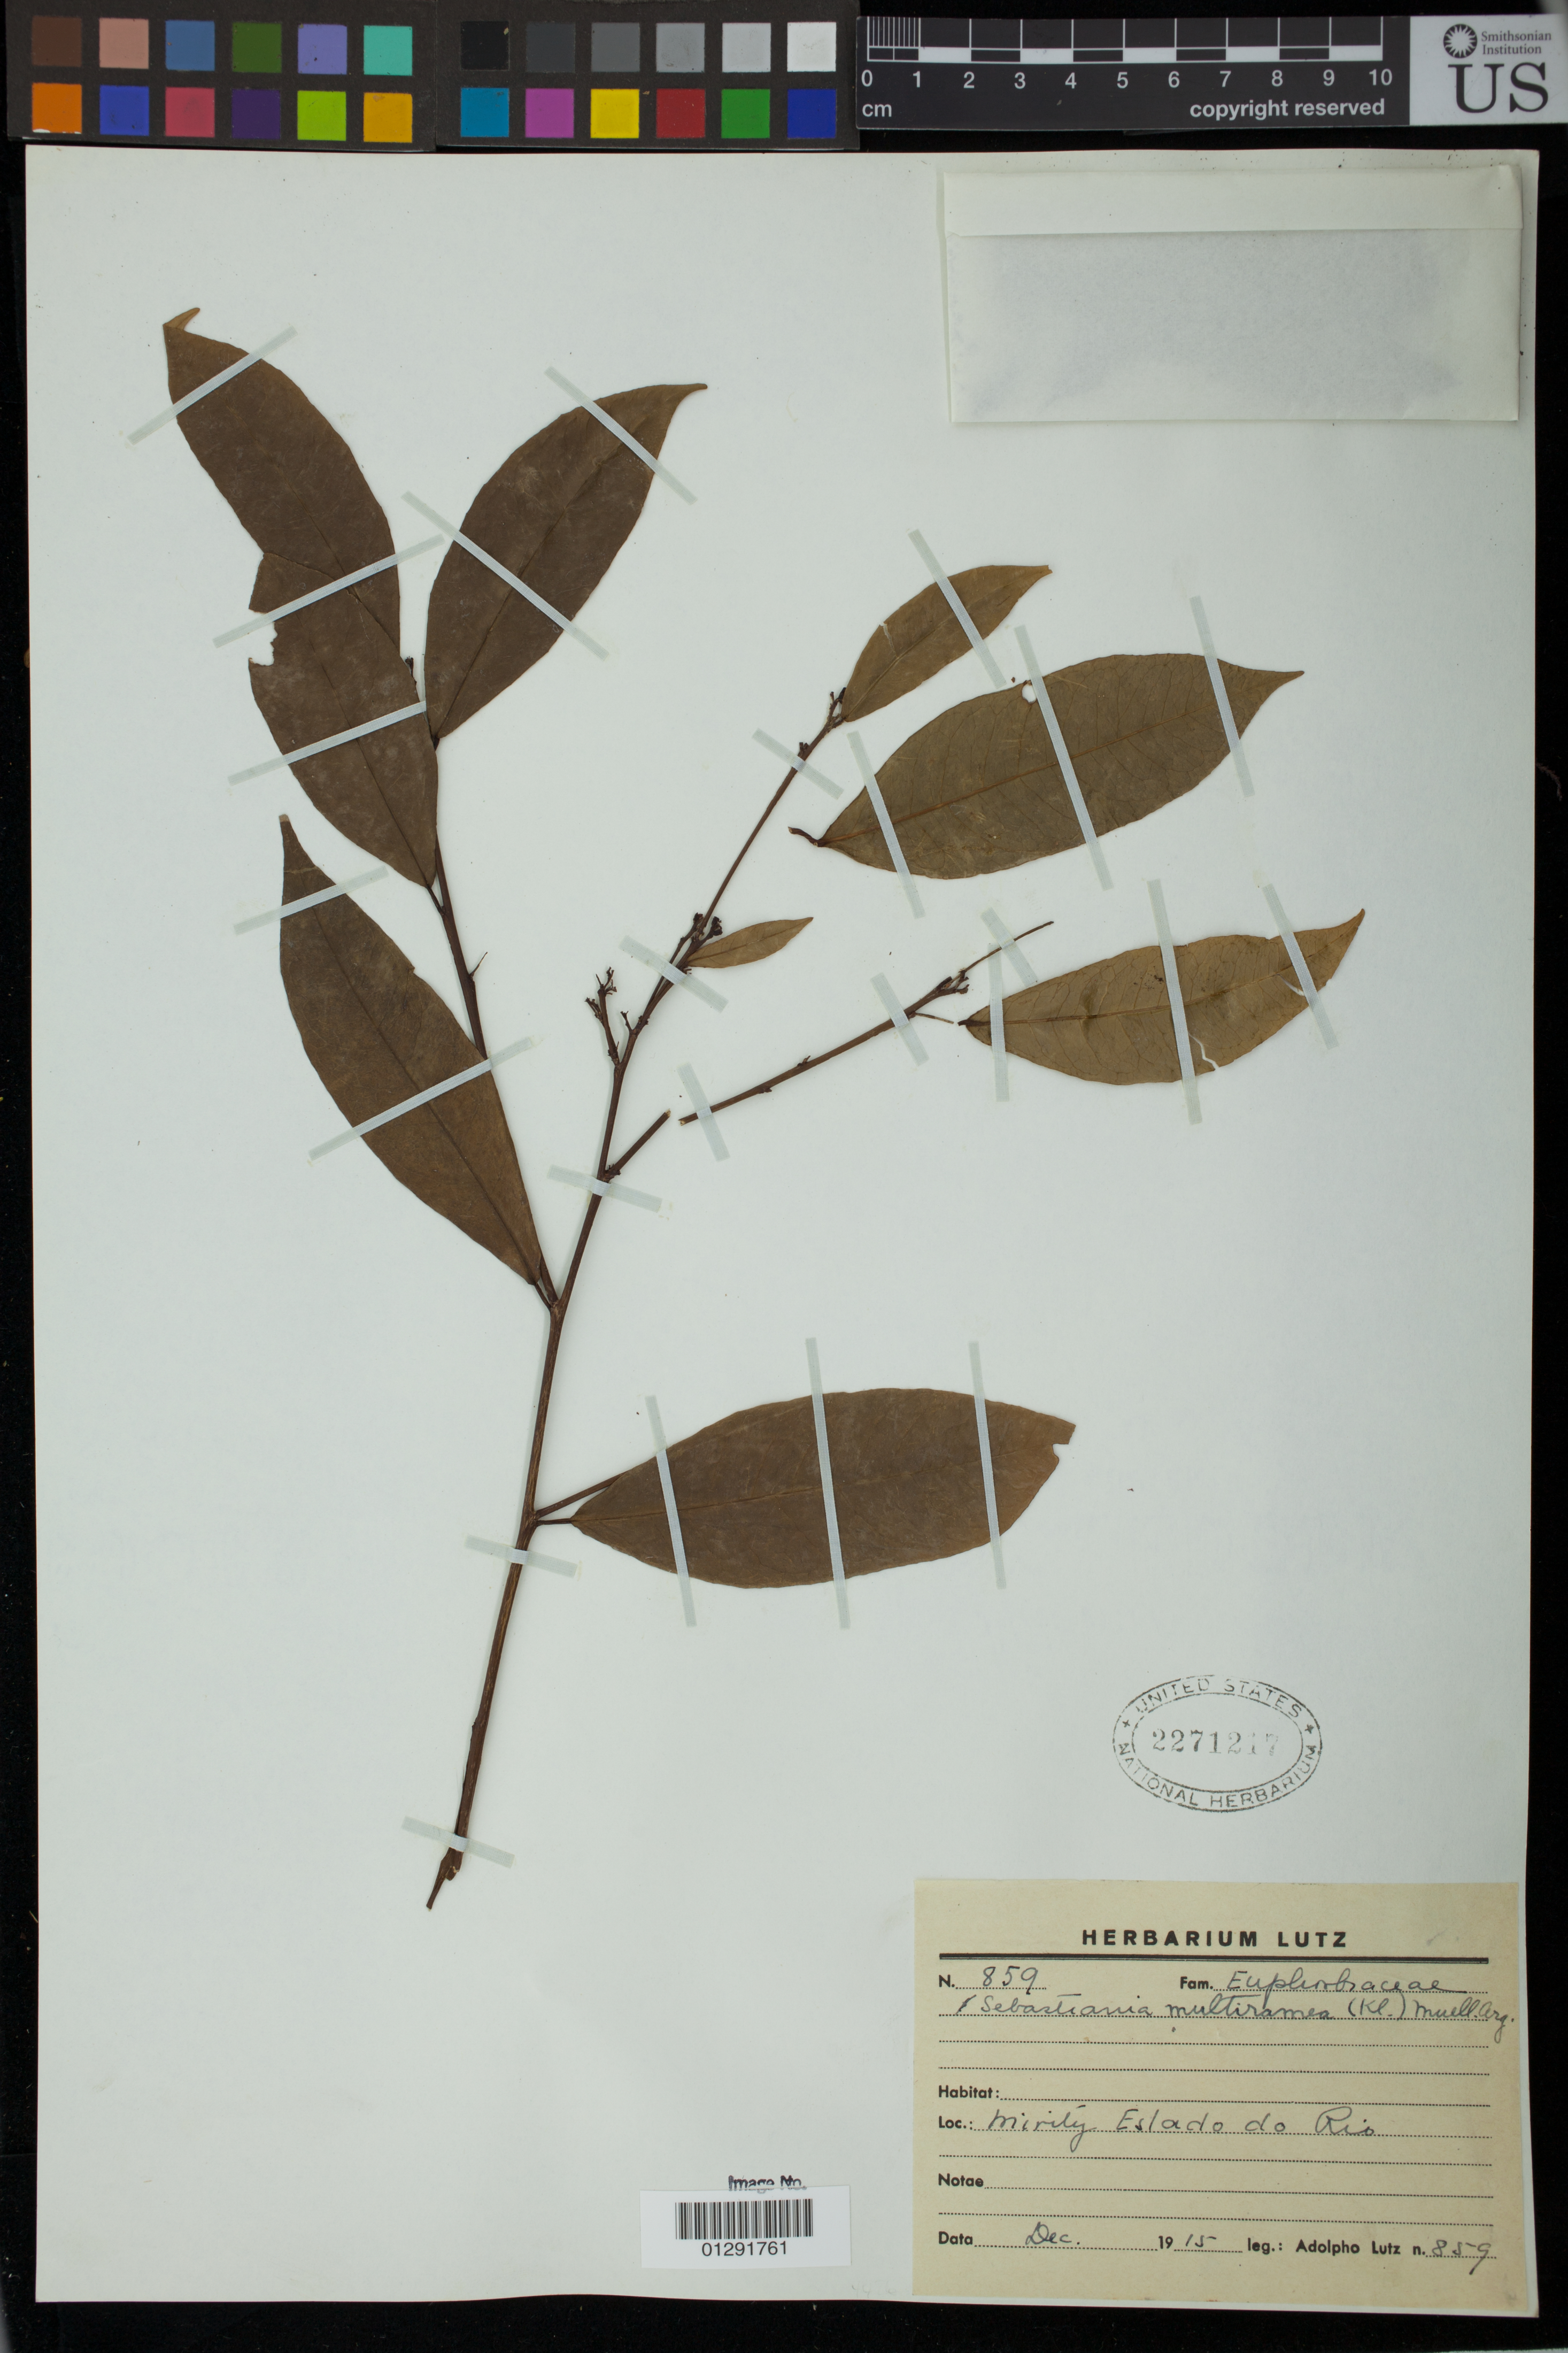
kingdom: Plantae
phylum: Tracheophyta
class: Magnoliopsida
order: Malpighiales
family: Euphorbiaceae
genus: Sebastiania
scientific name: Sebastiania multiramea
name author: (Klotzsch) Mart.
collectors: A. Lutz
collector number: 859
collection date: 1915-12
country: Brazil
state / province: Rio de Janeiro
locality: Mirity Eslado do Rio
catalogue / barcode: US 2271217